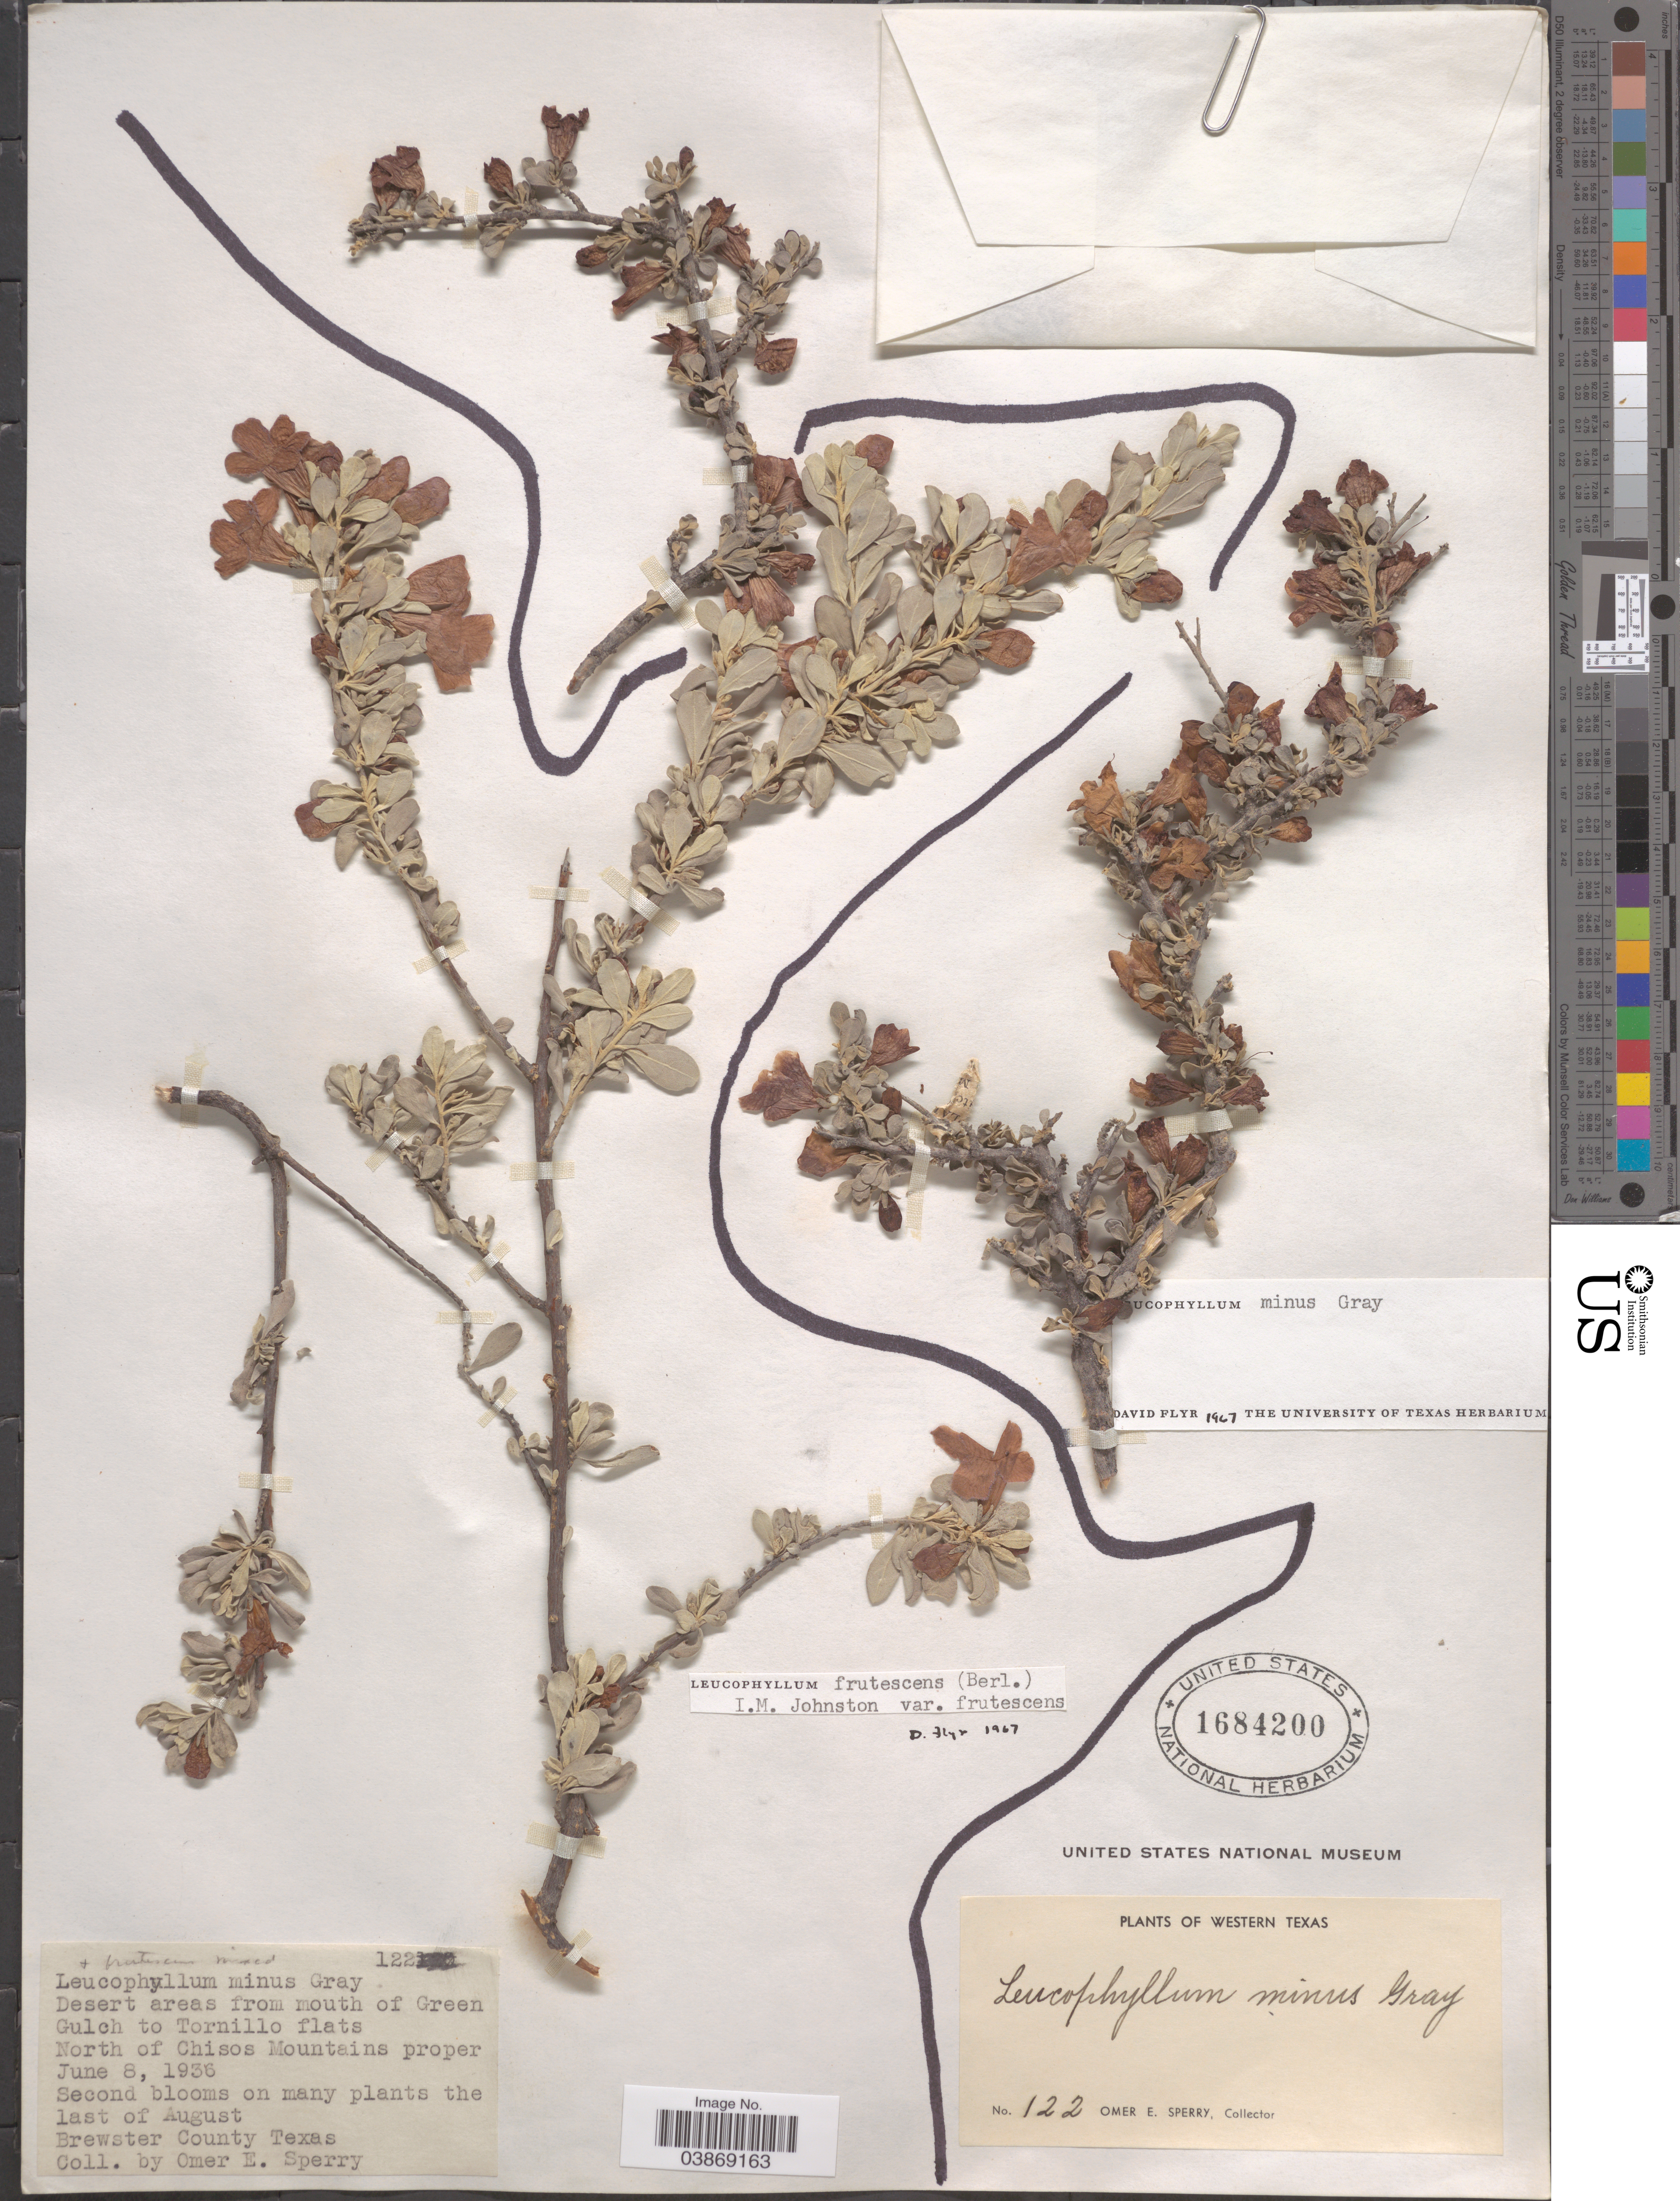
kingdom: Plantae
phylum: Tracheophyta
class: Magnoliopsida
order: Lamiales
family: Scrophulariaceae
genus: Leucophyllum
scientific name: Leucophyllum minus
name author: A. Gray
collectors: O. E. Sperry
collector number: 122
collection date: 1936-06-08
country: United States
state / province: Texas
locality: Western Texas. Desert areas from mouth of Green Gulch to Tornillo flats. North of Chisos Mountains proper. Brewster County.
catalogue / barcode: US 1684200